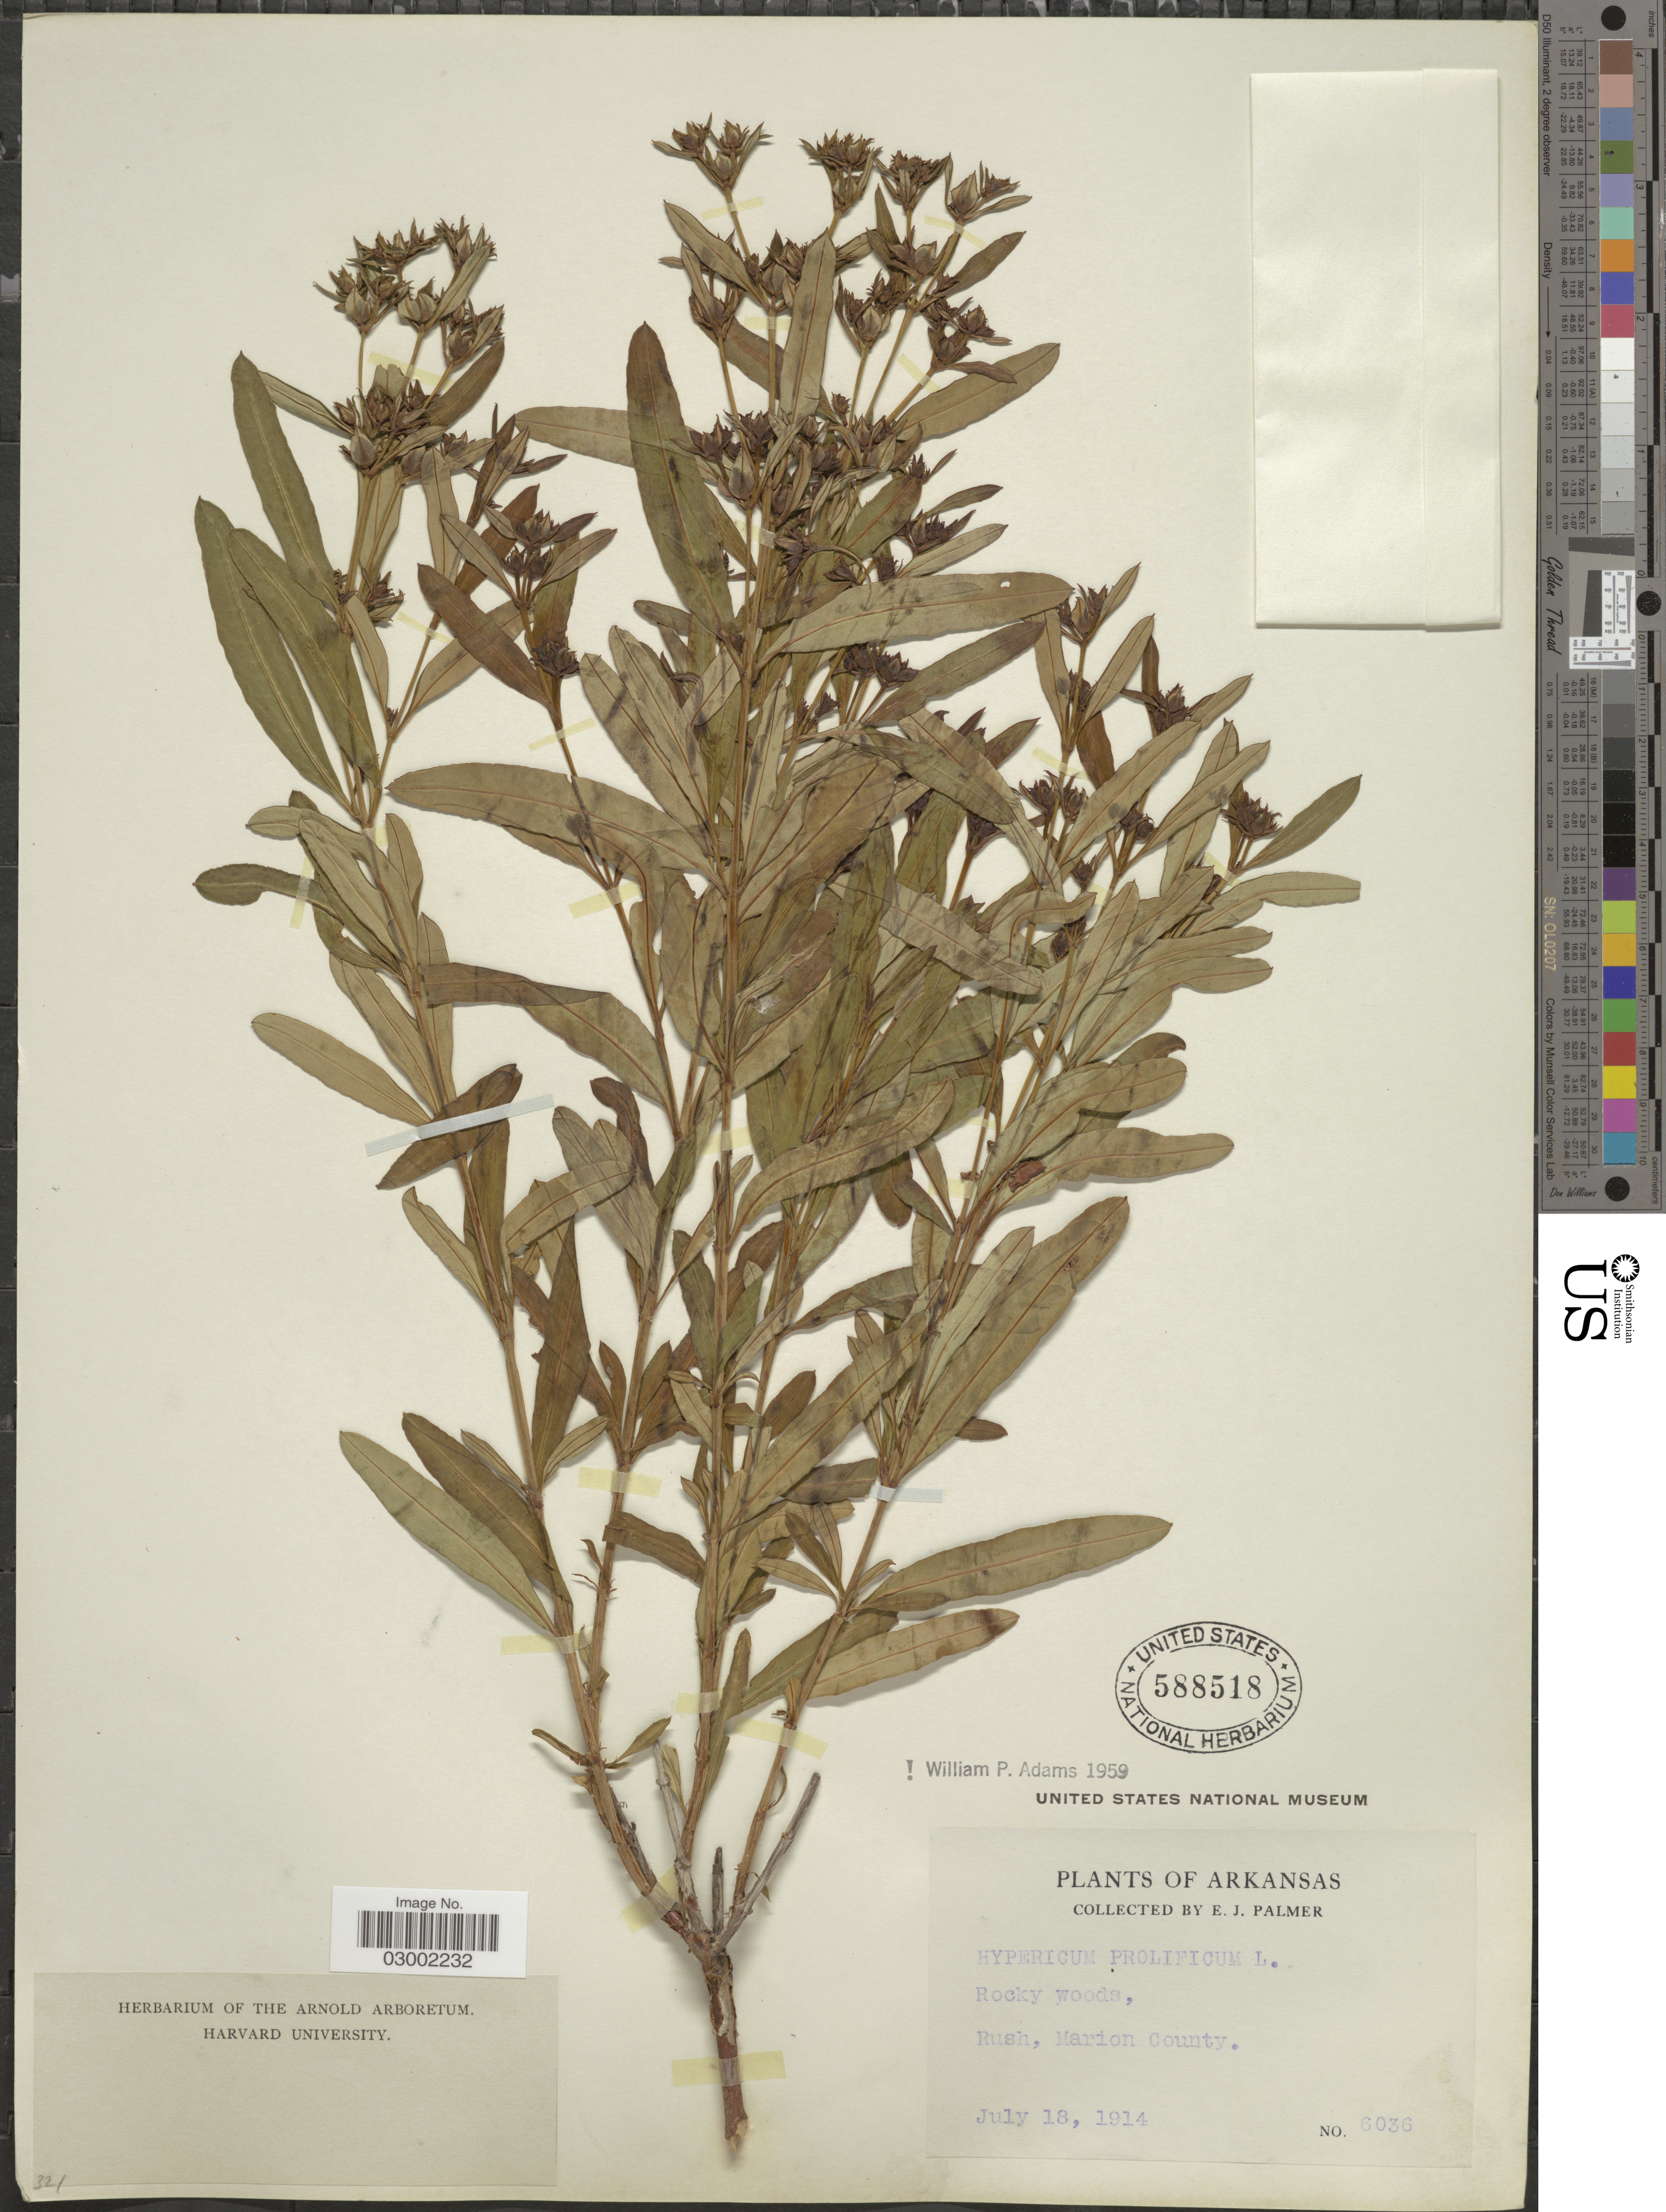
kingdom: Plantae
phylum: Tracheophyta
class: Magnoliopsida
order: Malpighiales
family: Hypericaceae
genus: Hypericum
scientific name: Hypericum prolificum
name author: L.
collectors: E. J. Palmer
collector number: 6036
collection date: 1914-07-18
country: United States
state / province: Arkansas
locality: Rush, Marion County.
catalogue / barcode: US 588518